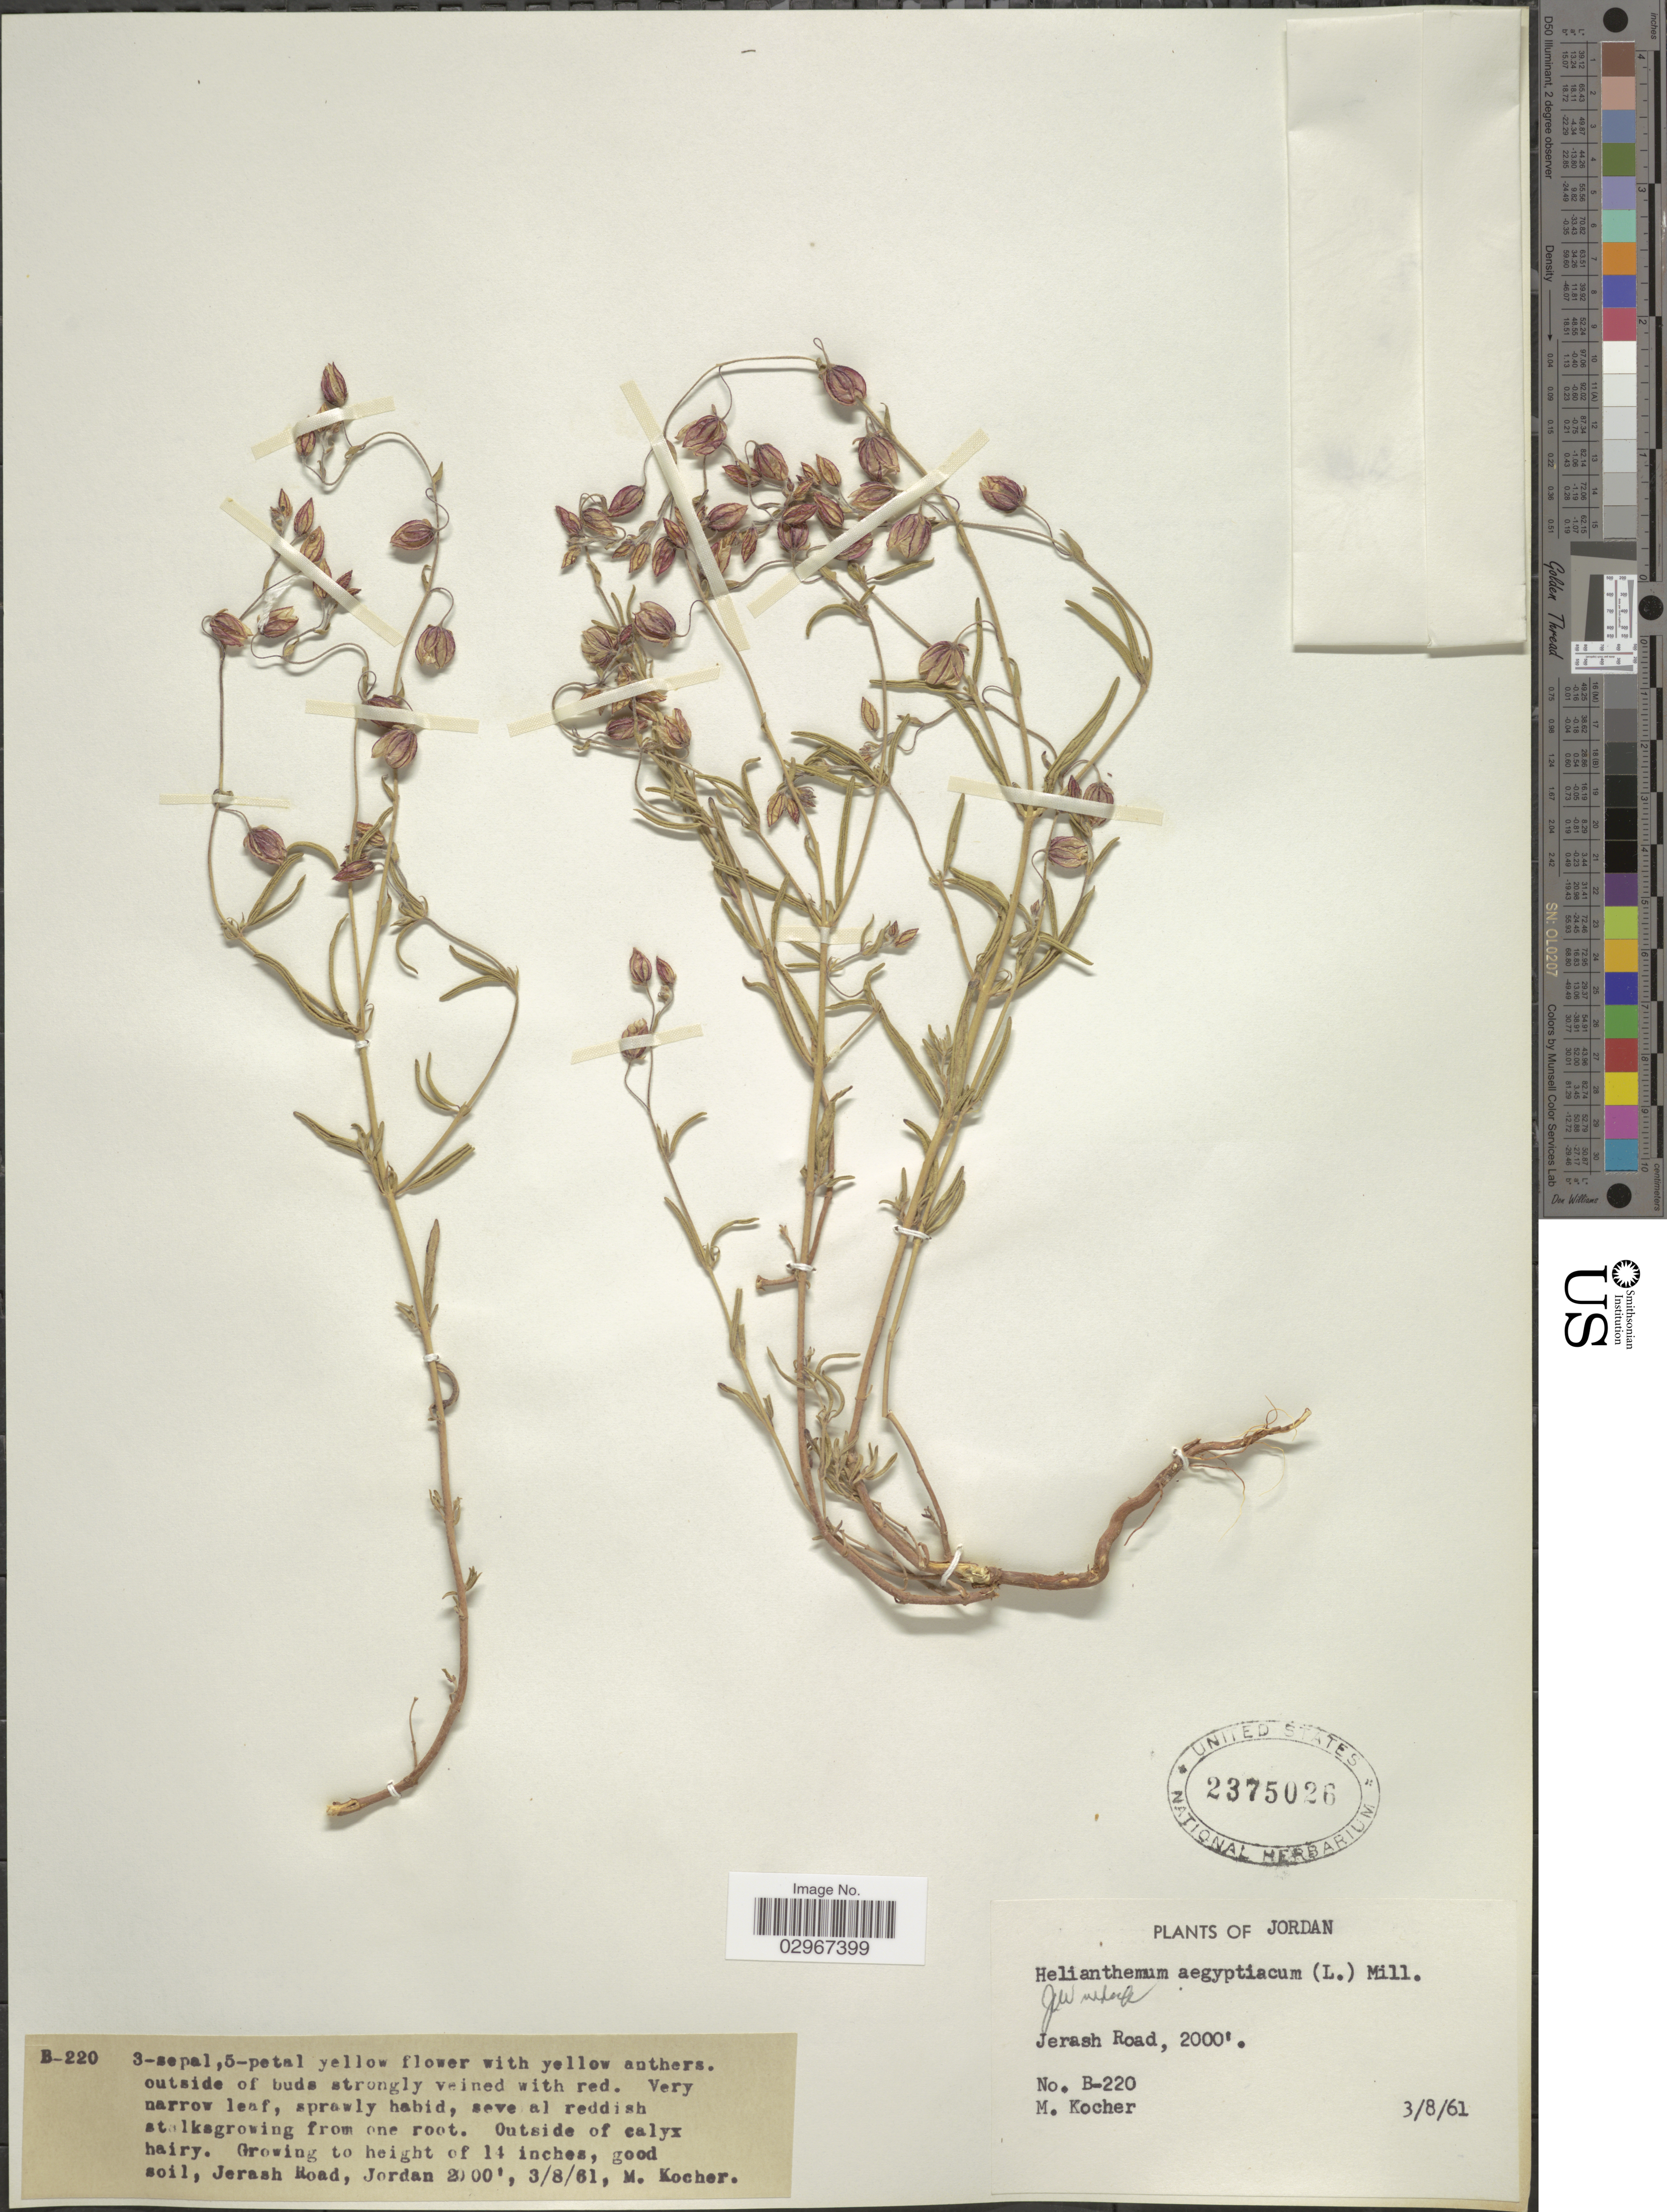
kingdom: Plantae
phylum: Tracheophyta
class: Magnoliopsida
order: Malvales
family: Cistaceae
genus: Helianthemum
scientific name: Helianthemum aegyptiacum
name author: (L.) Mill.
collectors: M. Kocher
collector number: B-220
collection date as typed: Transcribed d/m/y: 3/8/61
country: Jordan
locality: Jerash Road.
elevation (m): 610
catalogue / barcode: US 2375026